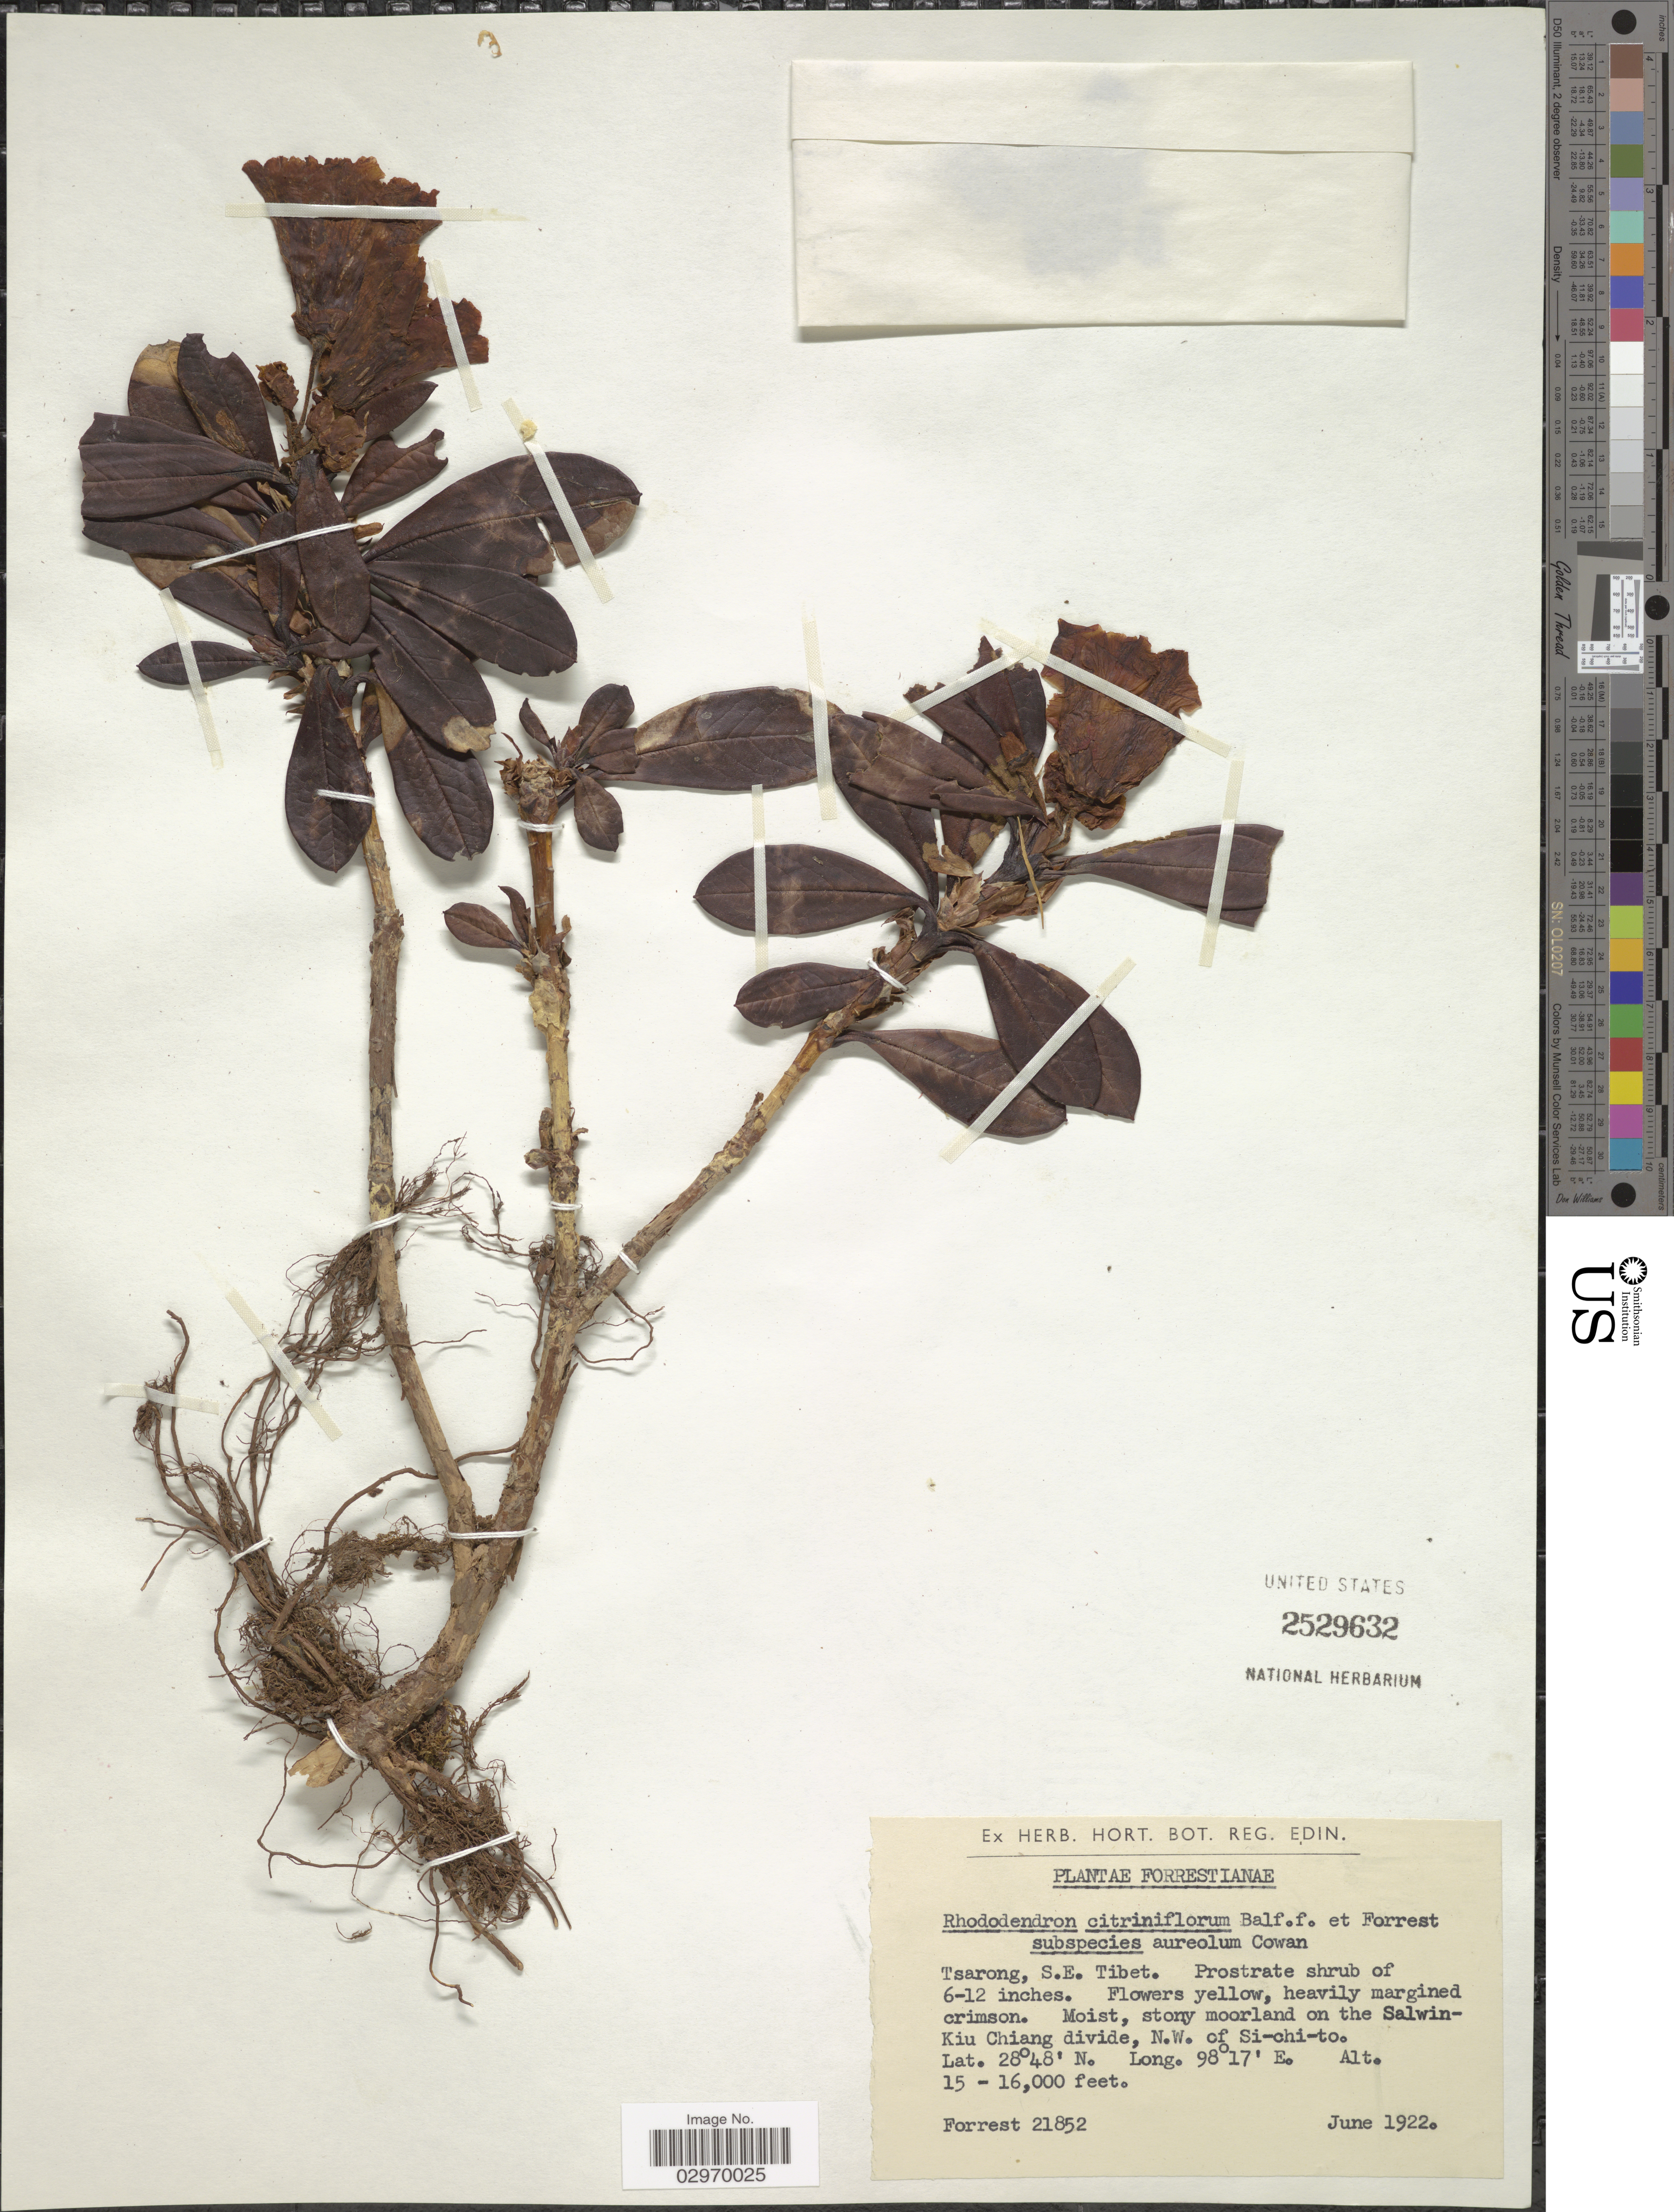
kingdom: Plantae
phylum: Tracheophyta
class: Magnoliopsida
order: Ericales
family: Ericaceae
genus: Rhododendron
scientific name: Rhododendron citriniflorum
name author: Balf. f. & Forrest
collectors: -. Forrest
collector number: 21852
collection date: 1922-06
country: China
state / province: Xizang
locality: Tsarong, S.E. Tibet. On the Salwin-Kiu Chang divide, N.W. of Si-chi-to.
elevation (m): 4572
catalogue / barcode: US 2529632